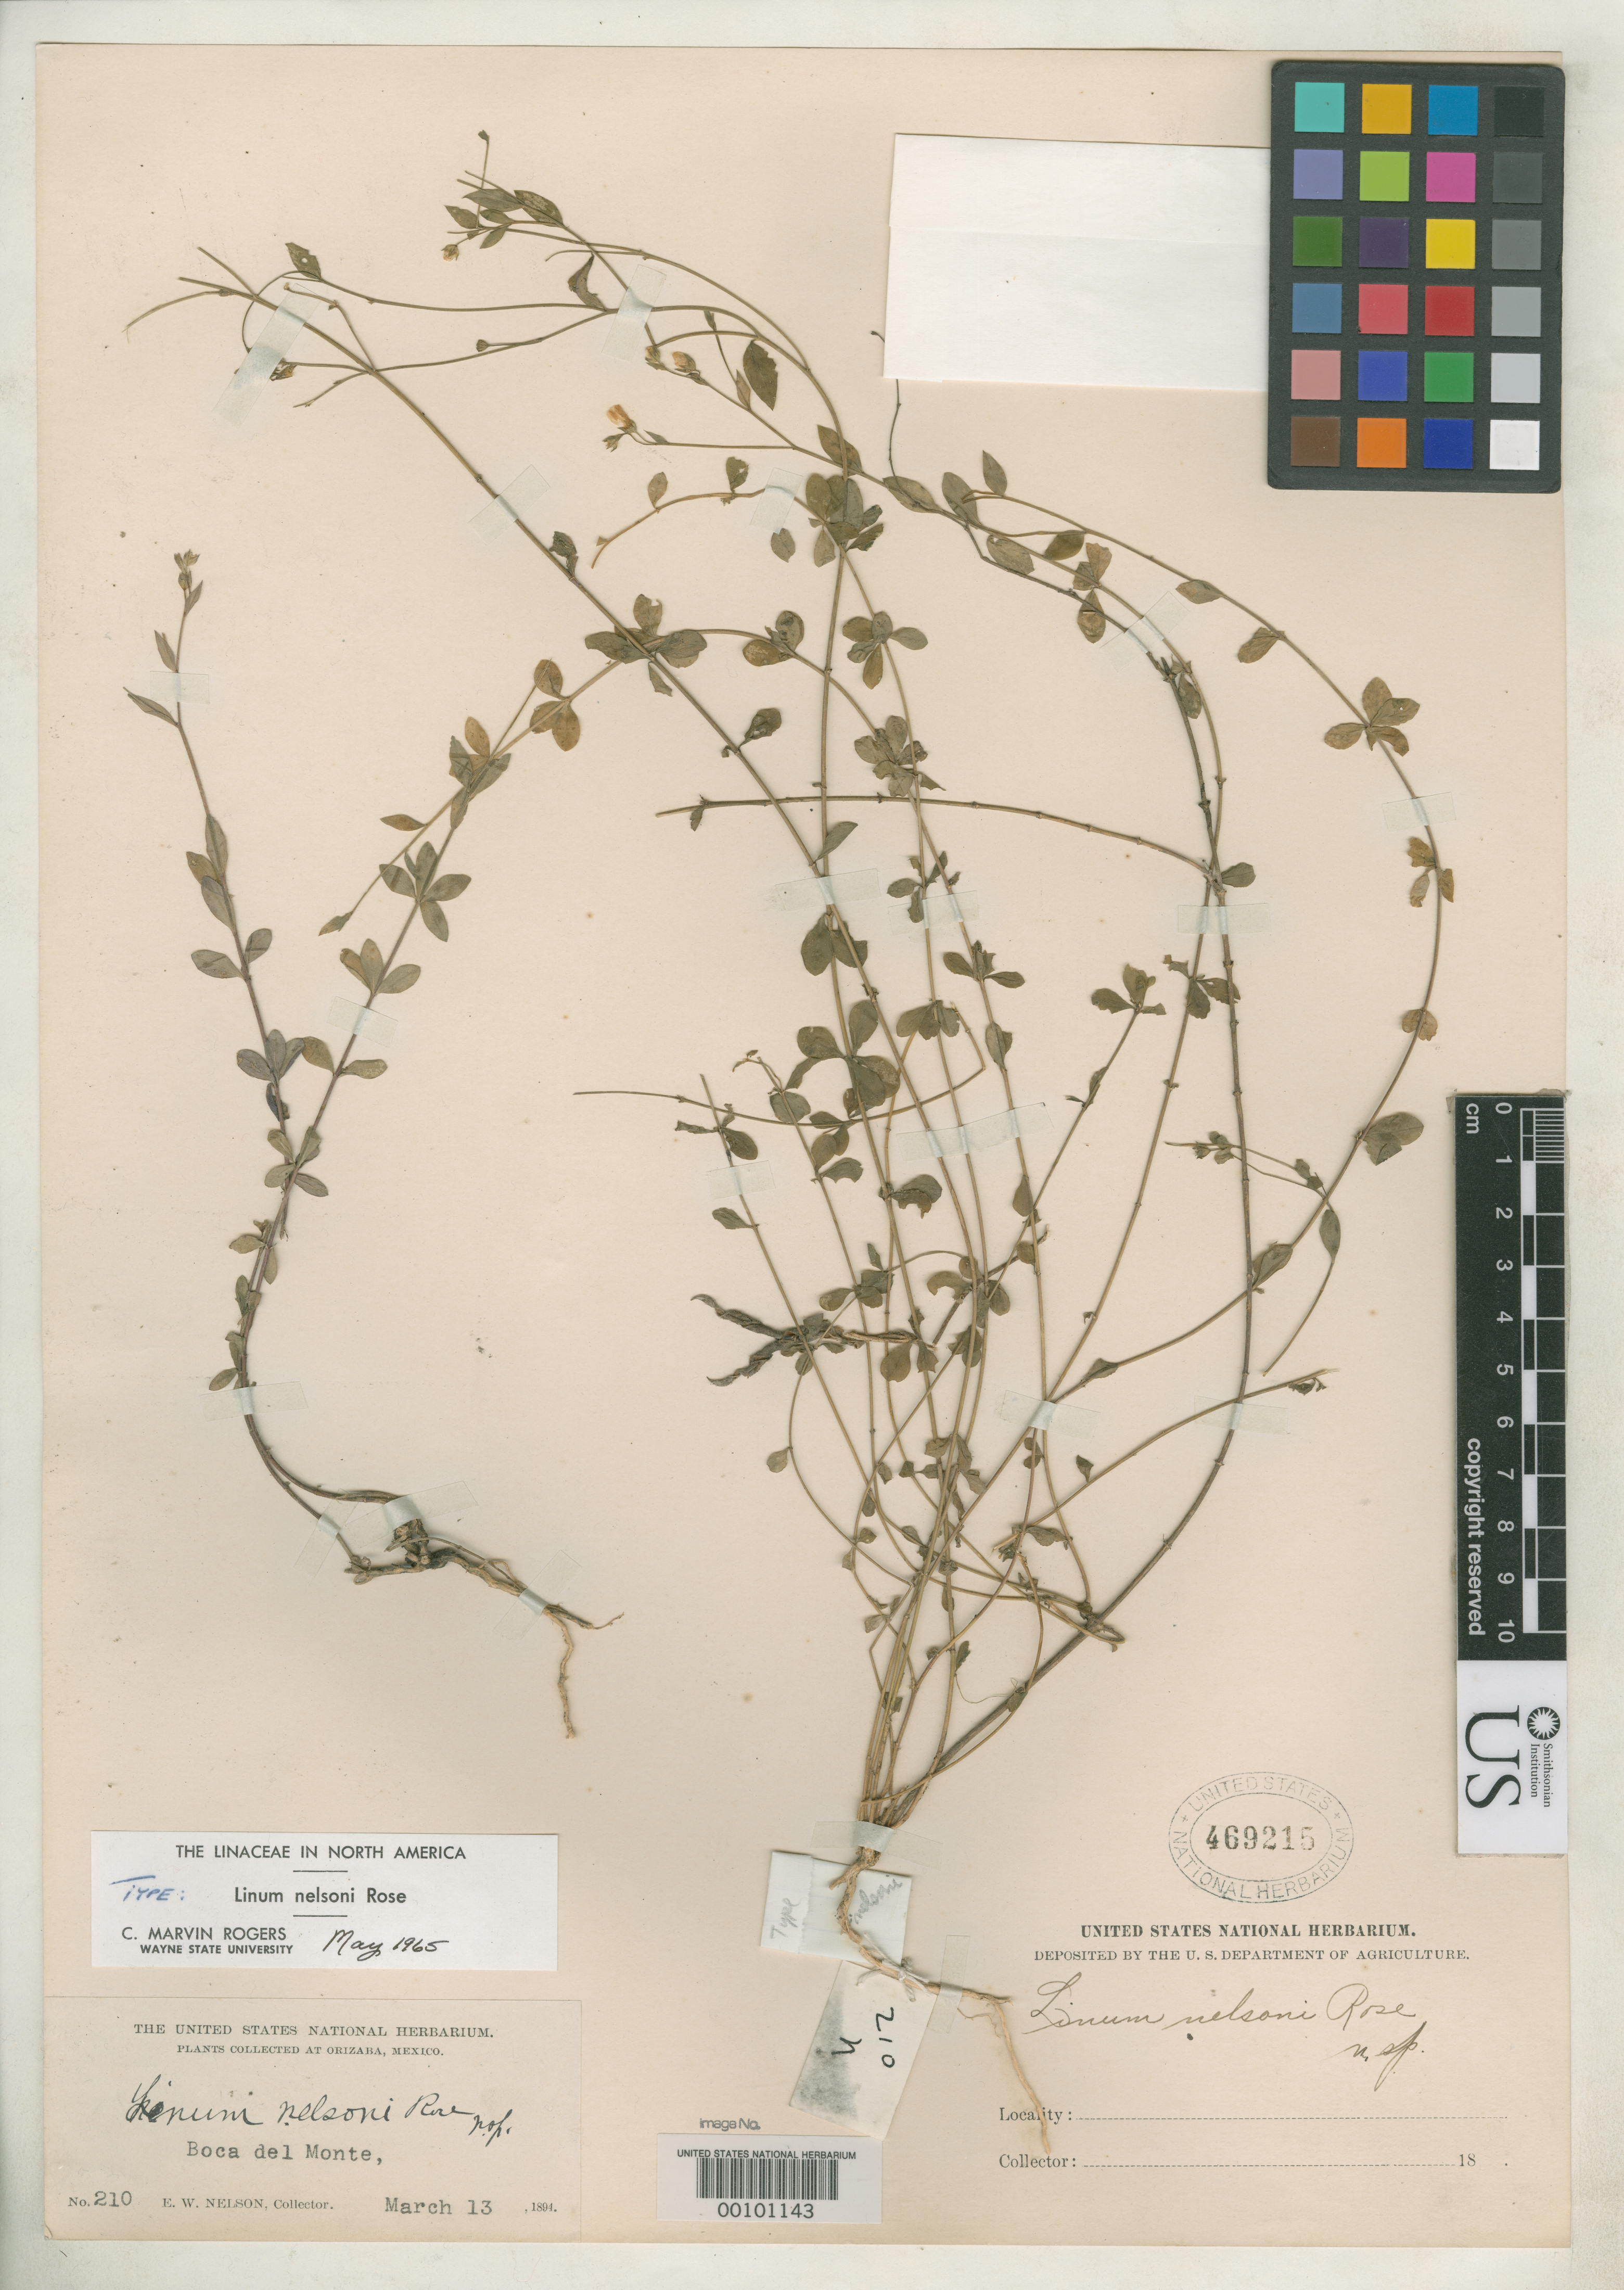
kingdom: Plantae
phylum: Tracheophyta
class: Magnoliopsida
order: Malpighiales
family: Linaceae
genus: Linum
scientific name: Linum nelsonii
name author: Rose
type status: Holotype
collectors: E. W. Nelson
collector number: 210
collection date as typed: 13 Mar 1894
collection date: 1894-03-13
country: Mexico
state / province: Veracruz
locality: Boca del Monte.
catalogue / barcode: US 469215